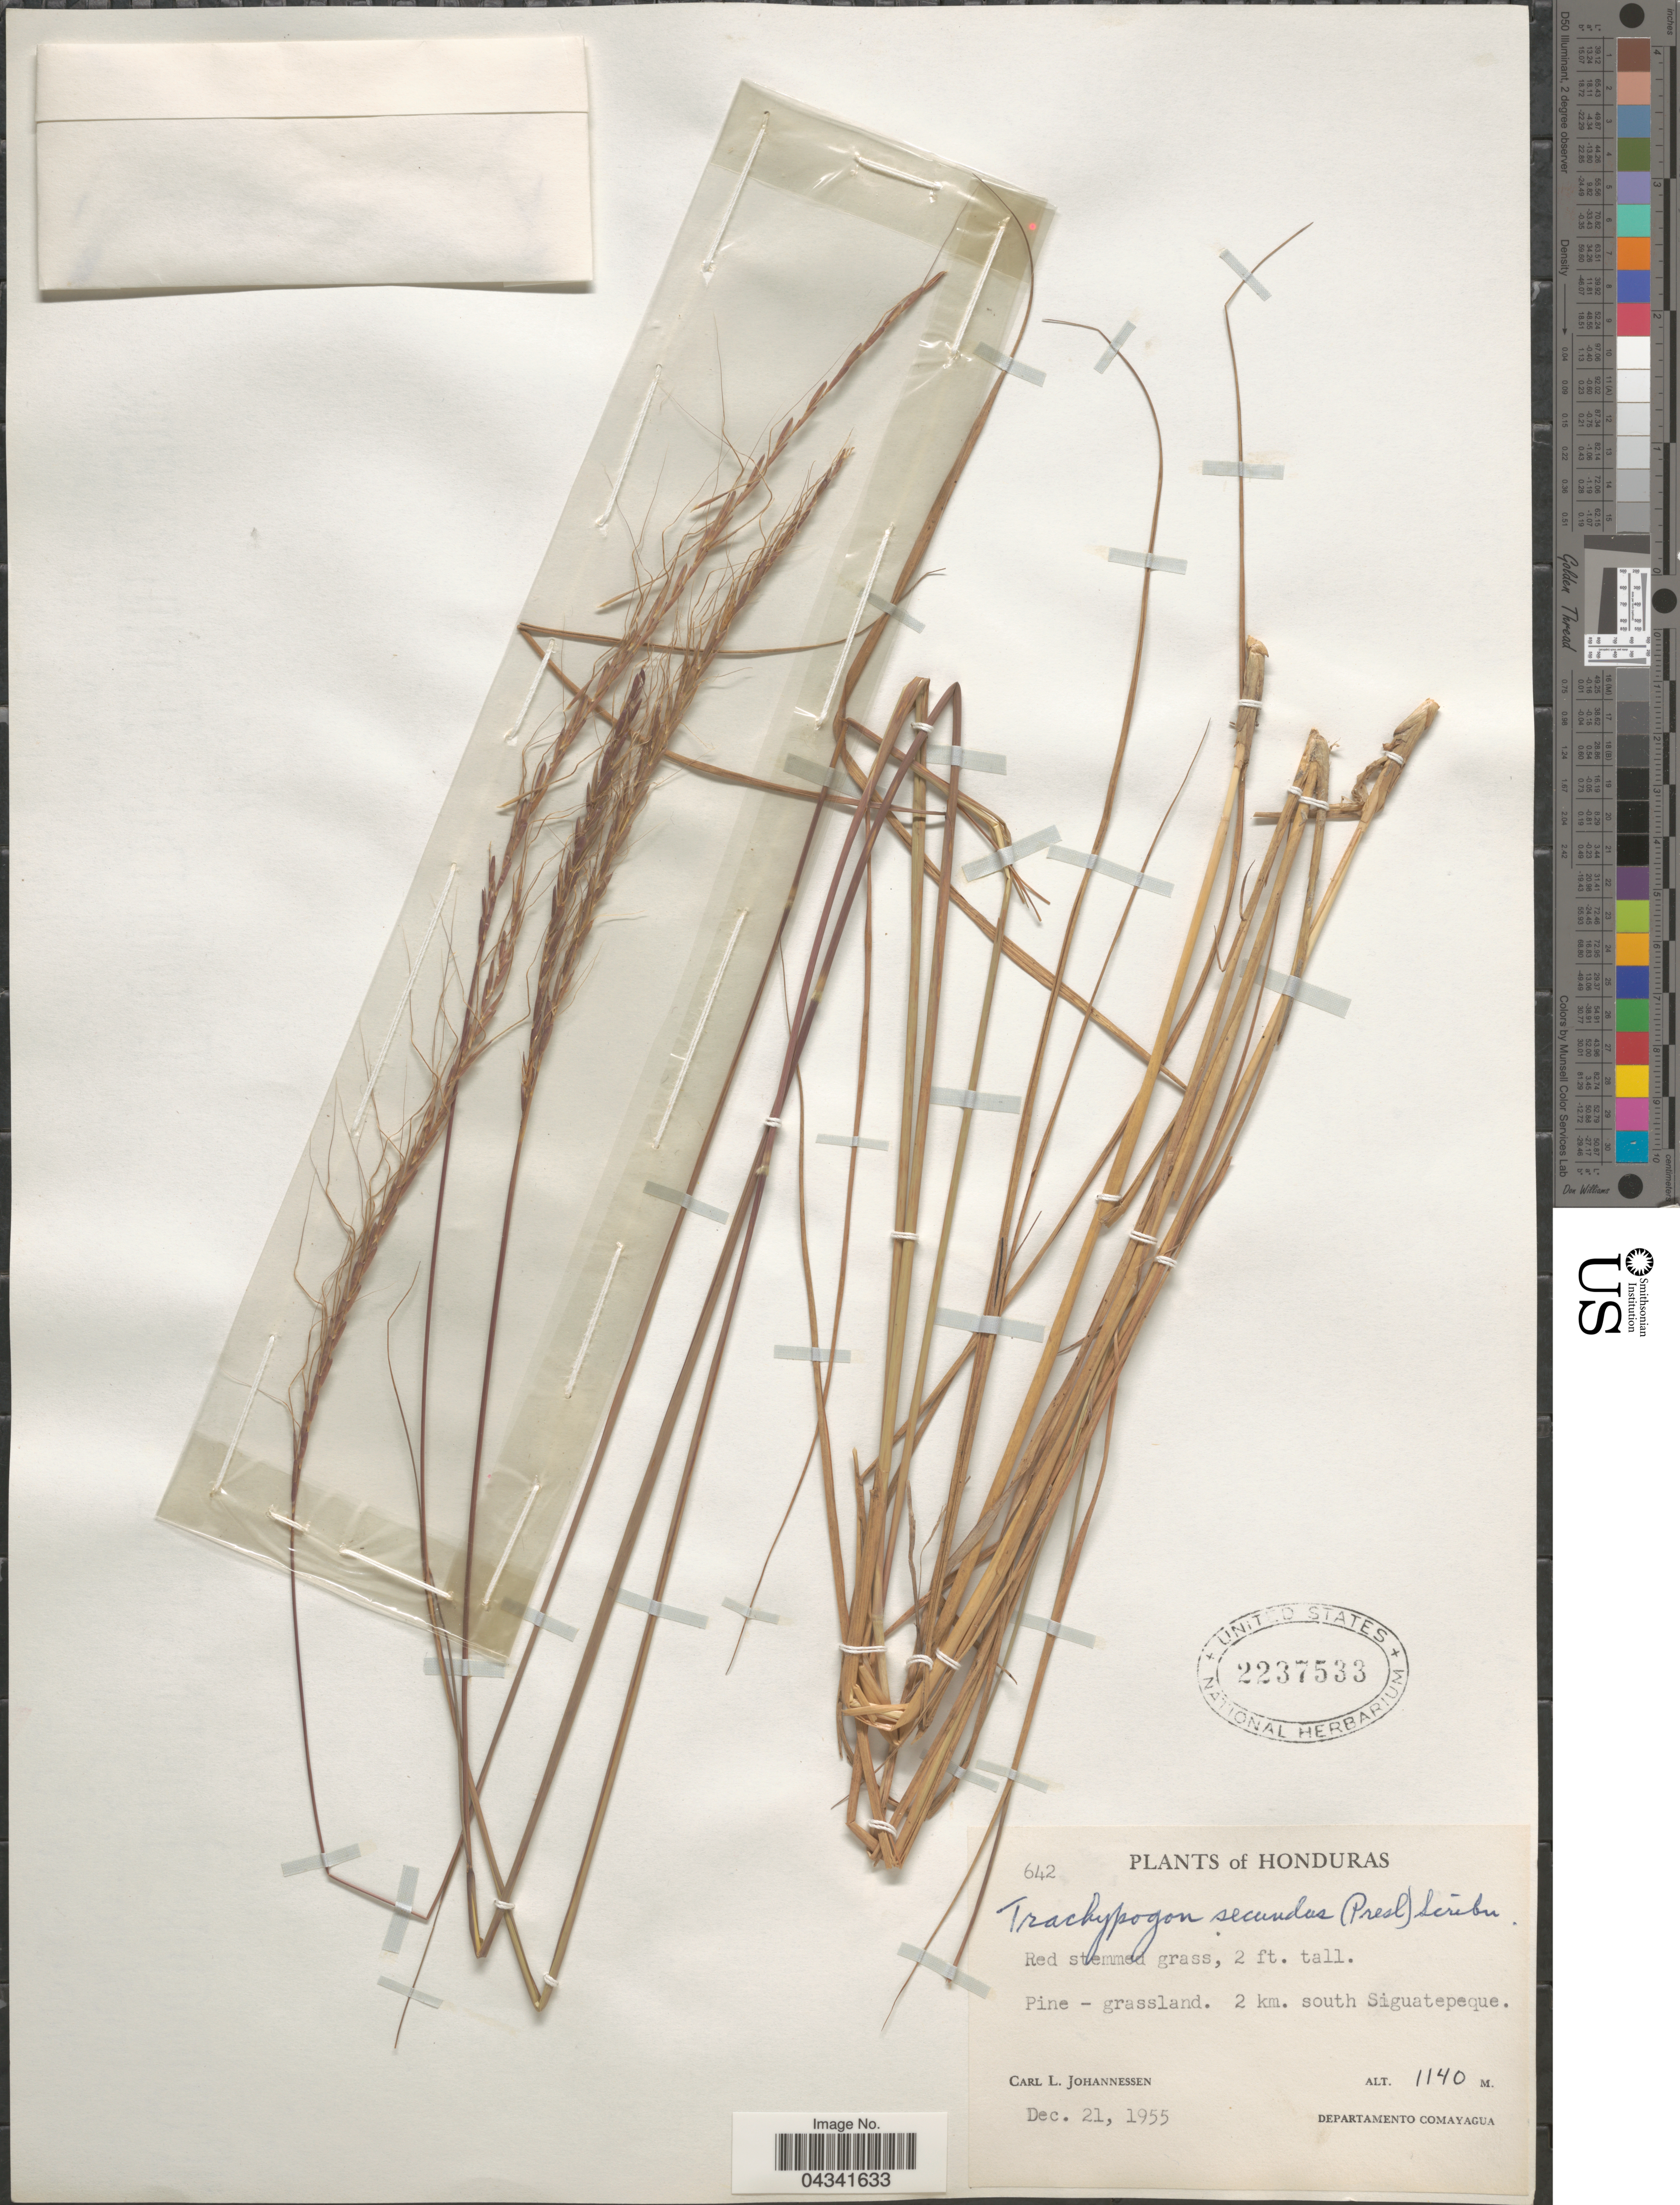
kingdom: Plantae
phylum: Tracheophyta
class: Liliopsida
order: Poales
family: Poaceae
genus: Trachypogon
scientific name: Trachypogon spicatus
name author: (L. f.) Kuntze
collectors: C. Johannessen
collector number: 642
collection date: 1955-12-21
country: Honduras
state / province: Comayagua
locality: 2 km. south Siguatepeque. Departamento Comayagua.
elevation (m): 1140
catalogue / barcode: US 2237533